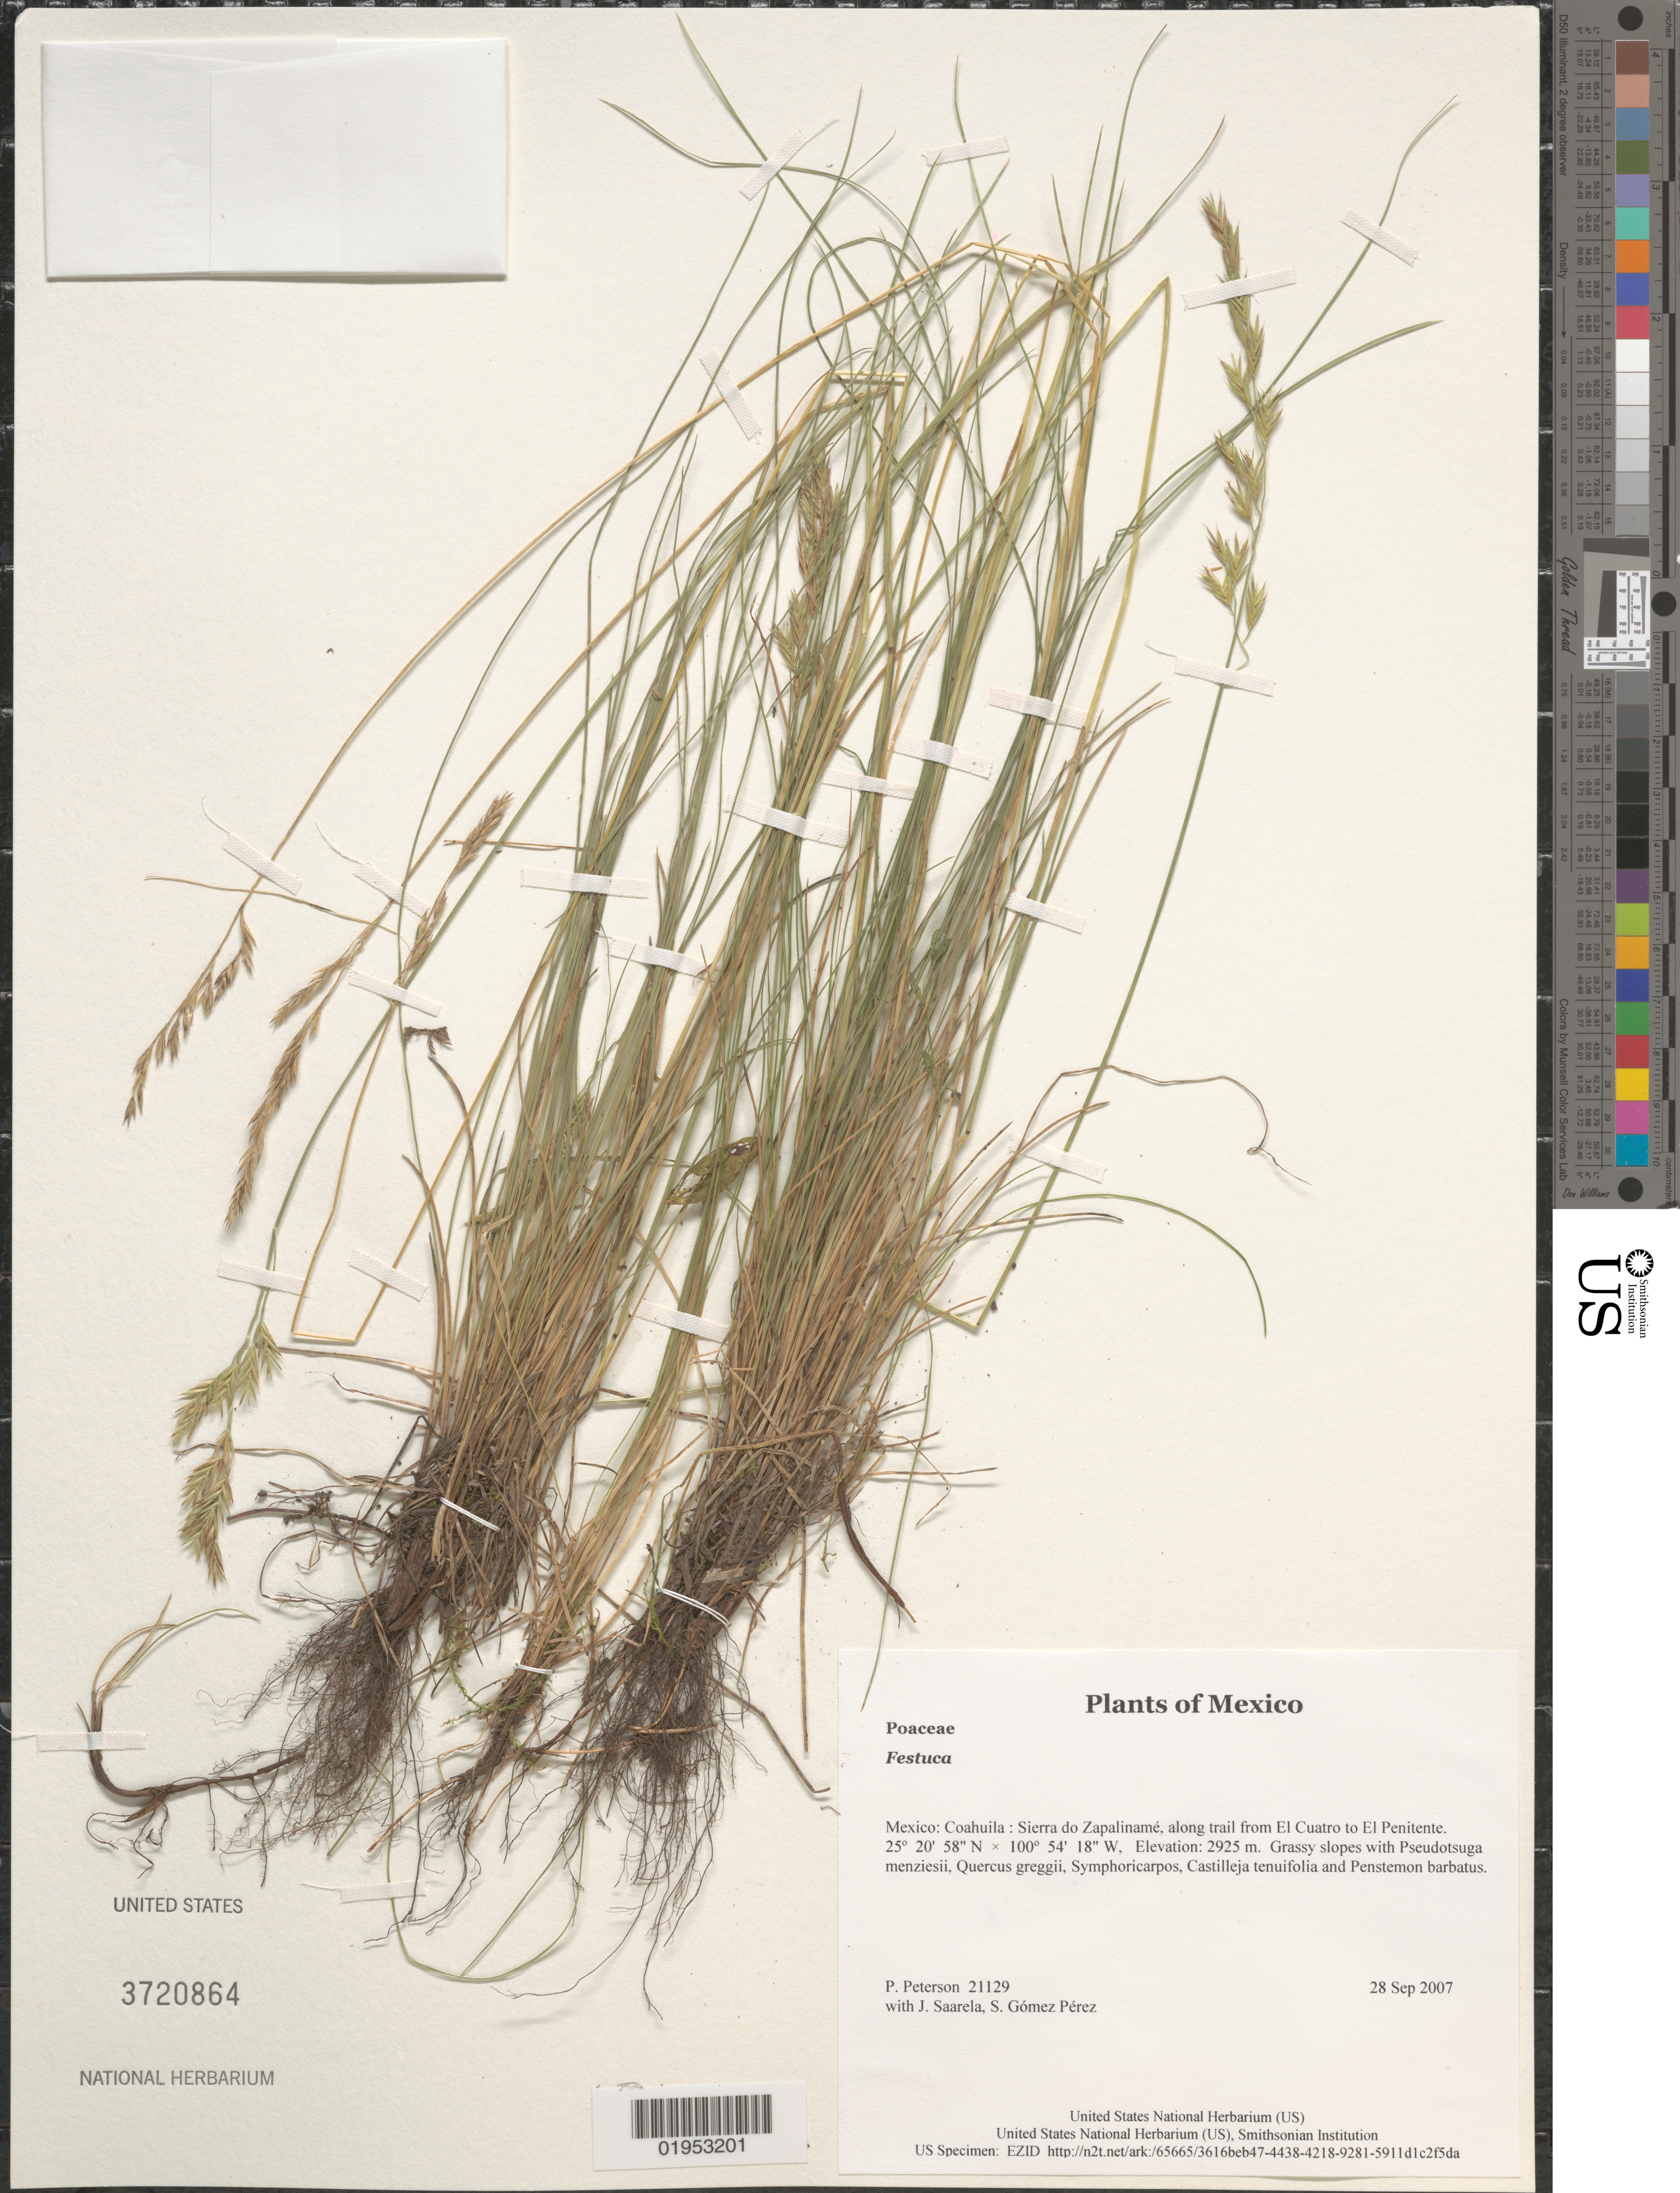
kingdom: Plantae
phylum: Tracheophyta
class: Liliopsida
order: Poales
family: Poaceae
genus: Festuca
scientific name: Festuca sp.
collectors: P. M. Peterson, J. Saarela & S. Gómez Pérez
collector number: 21129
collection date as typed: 28 Sep 2007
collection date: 2007-09-28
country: Mexico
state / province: Coahuila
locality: Sierra do Zapalinamé, along trail from El Cuatro to El Penitente.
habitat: Grassy slopes with Pseudotsuga menziesii, Quercus greggii, Symphoricarpos, Castilleja tenuifolia and Penstemon barbatus.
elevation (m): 2925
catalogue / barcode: US 3720864